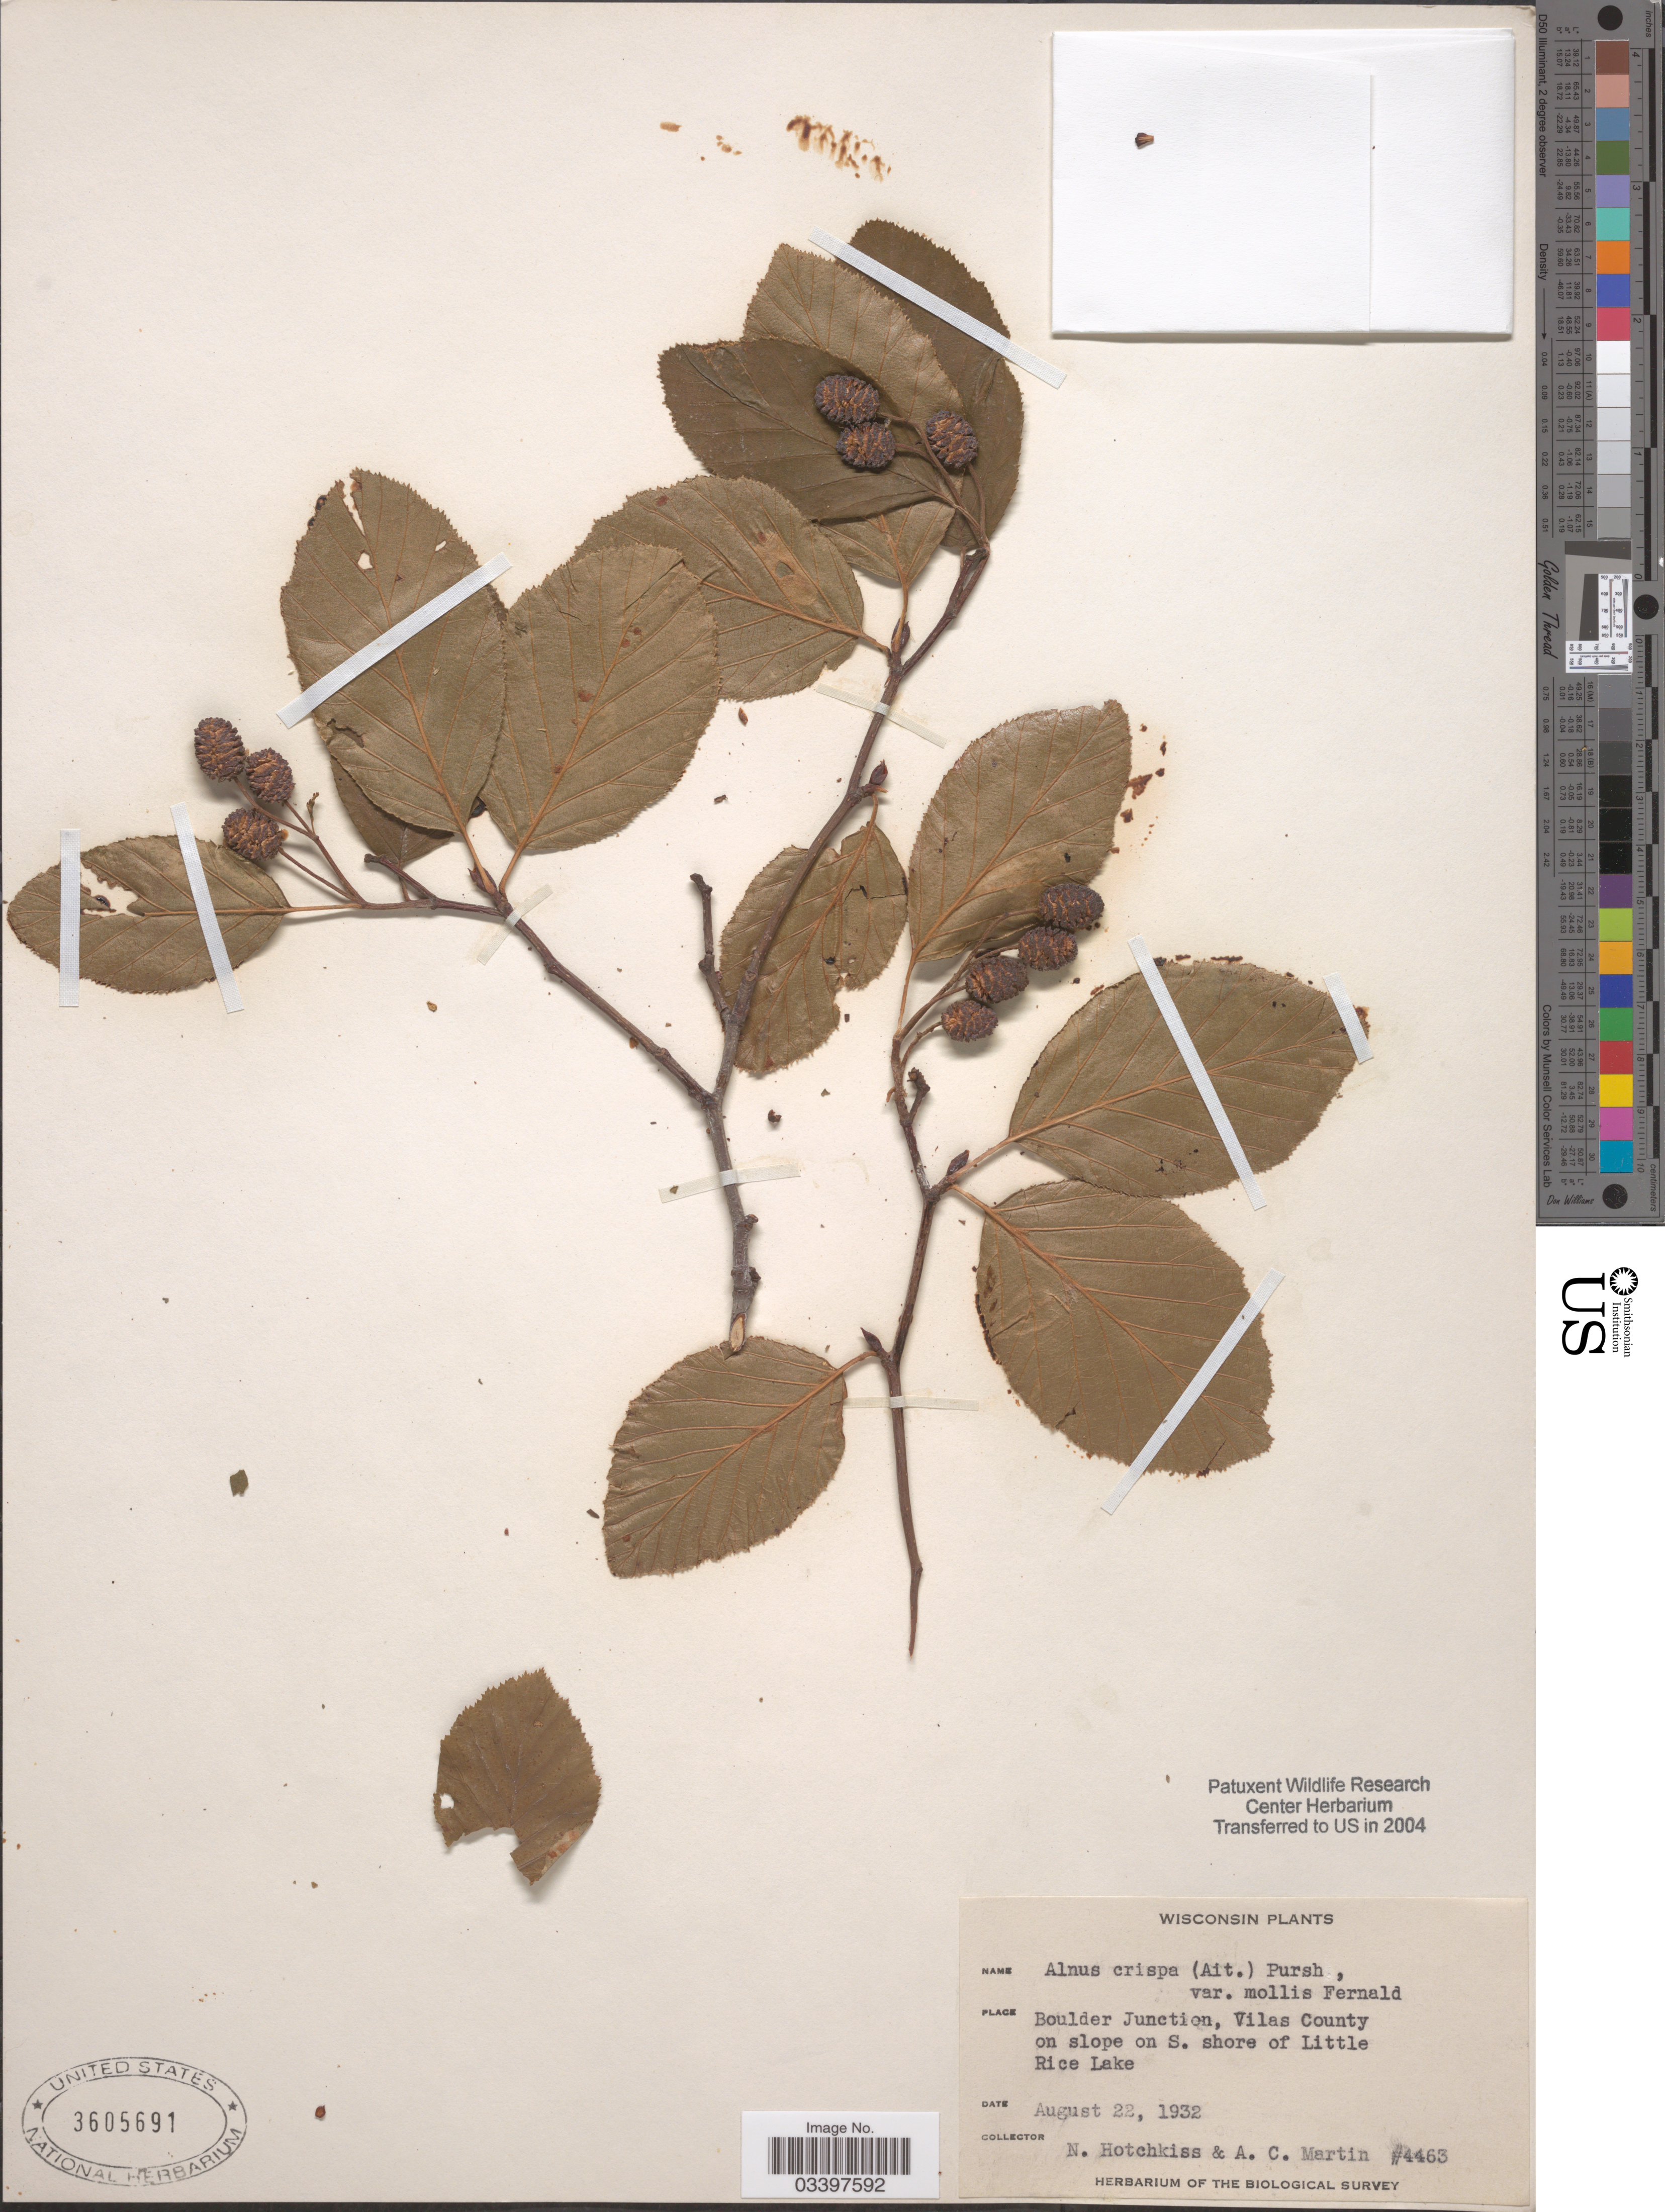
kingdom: Plantae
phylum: Tracheophyta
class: Magnoliopsida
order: Fagales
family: Betulaceae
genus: Alnus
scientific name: Alnus alnobetula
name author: (Ehrh.) K. Koch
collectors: N. Hotchkiss & A. C. Martin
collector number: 4463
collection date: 1932-08-22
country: United States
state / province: Wisconsin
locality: Boulder Junction, Vilas County on slope on S. shore of Little Rice Lake.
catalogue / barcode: US 3605691